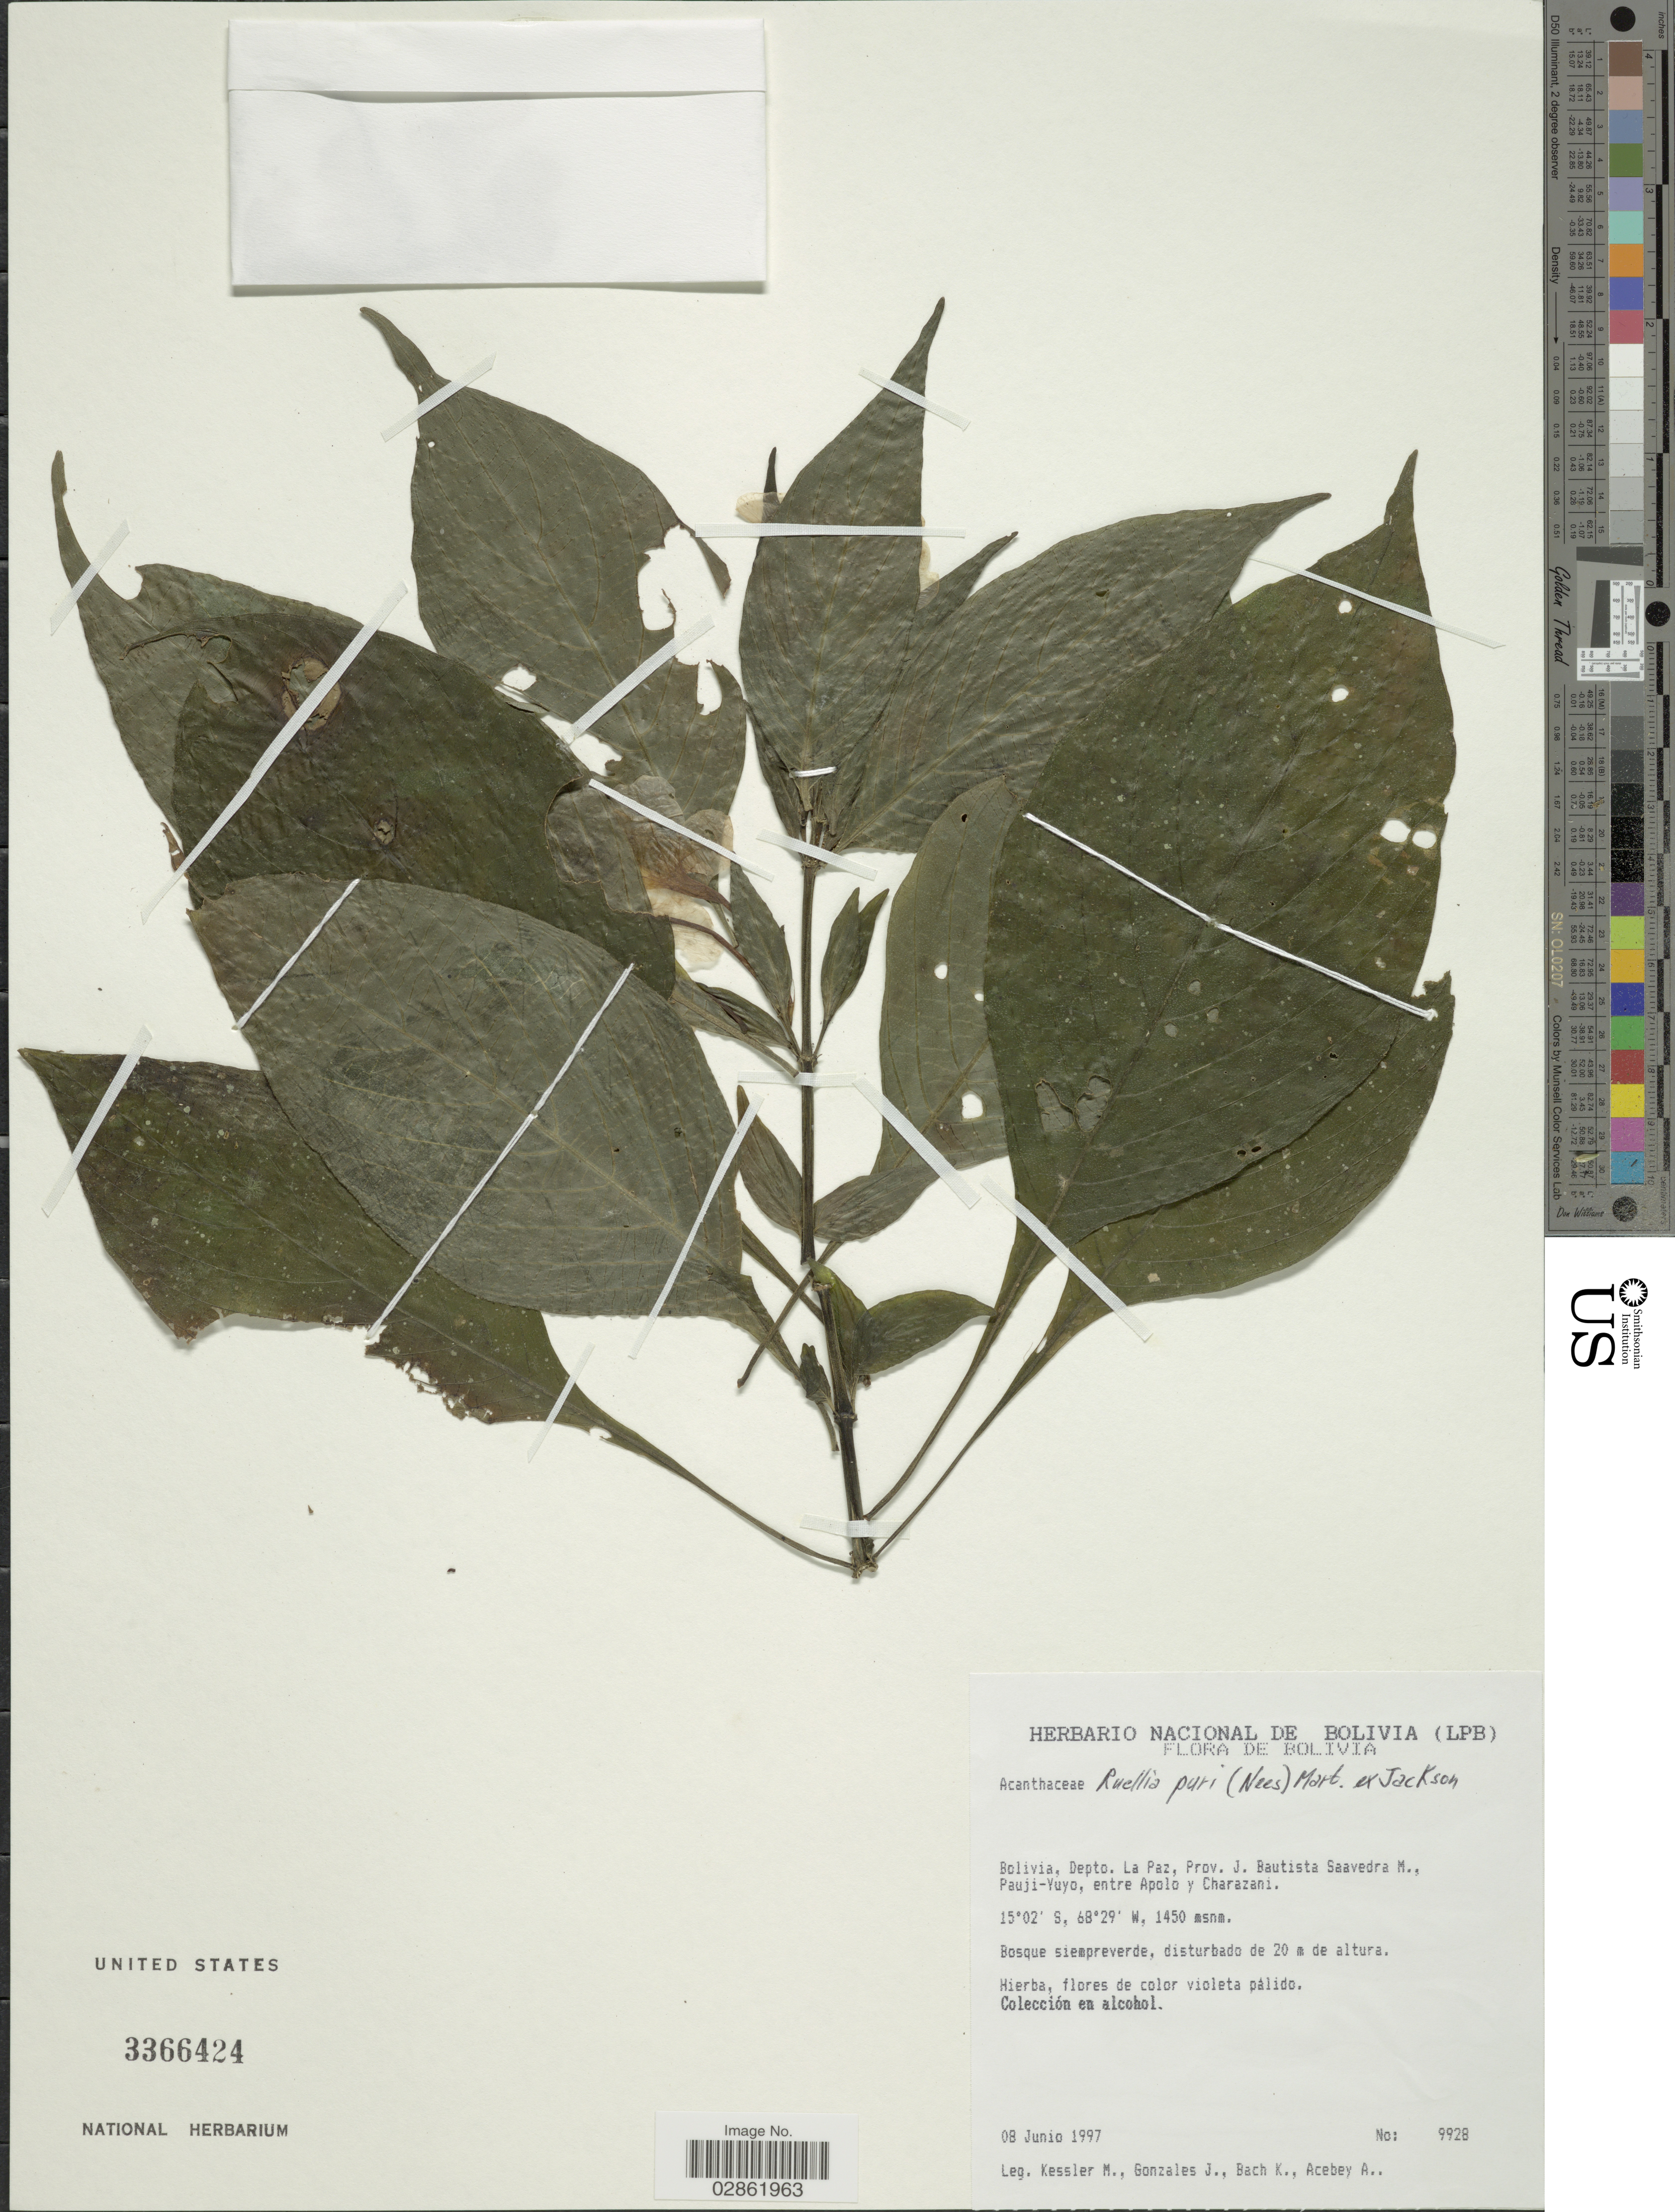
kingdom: Plantae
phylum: Tracheophyta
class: Magnoliopsida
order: Lamiales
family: Acanthaceae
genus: Ruellia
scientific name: Ruellia puri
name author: Mart. ex Nees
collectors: M. Kessler, J. Gonzales, K. Bach & A. Acebey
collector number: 9928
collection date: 1997-06-08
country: Bolivia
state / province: La Paz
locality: Depto. La Paz, Prov. J. Bautista Saavedra M., Pauji-Yuyo, entre Apolo y Charazani.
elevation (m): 1450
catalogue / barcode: US 3366424